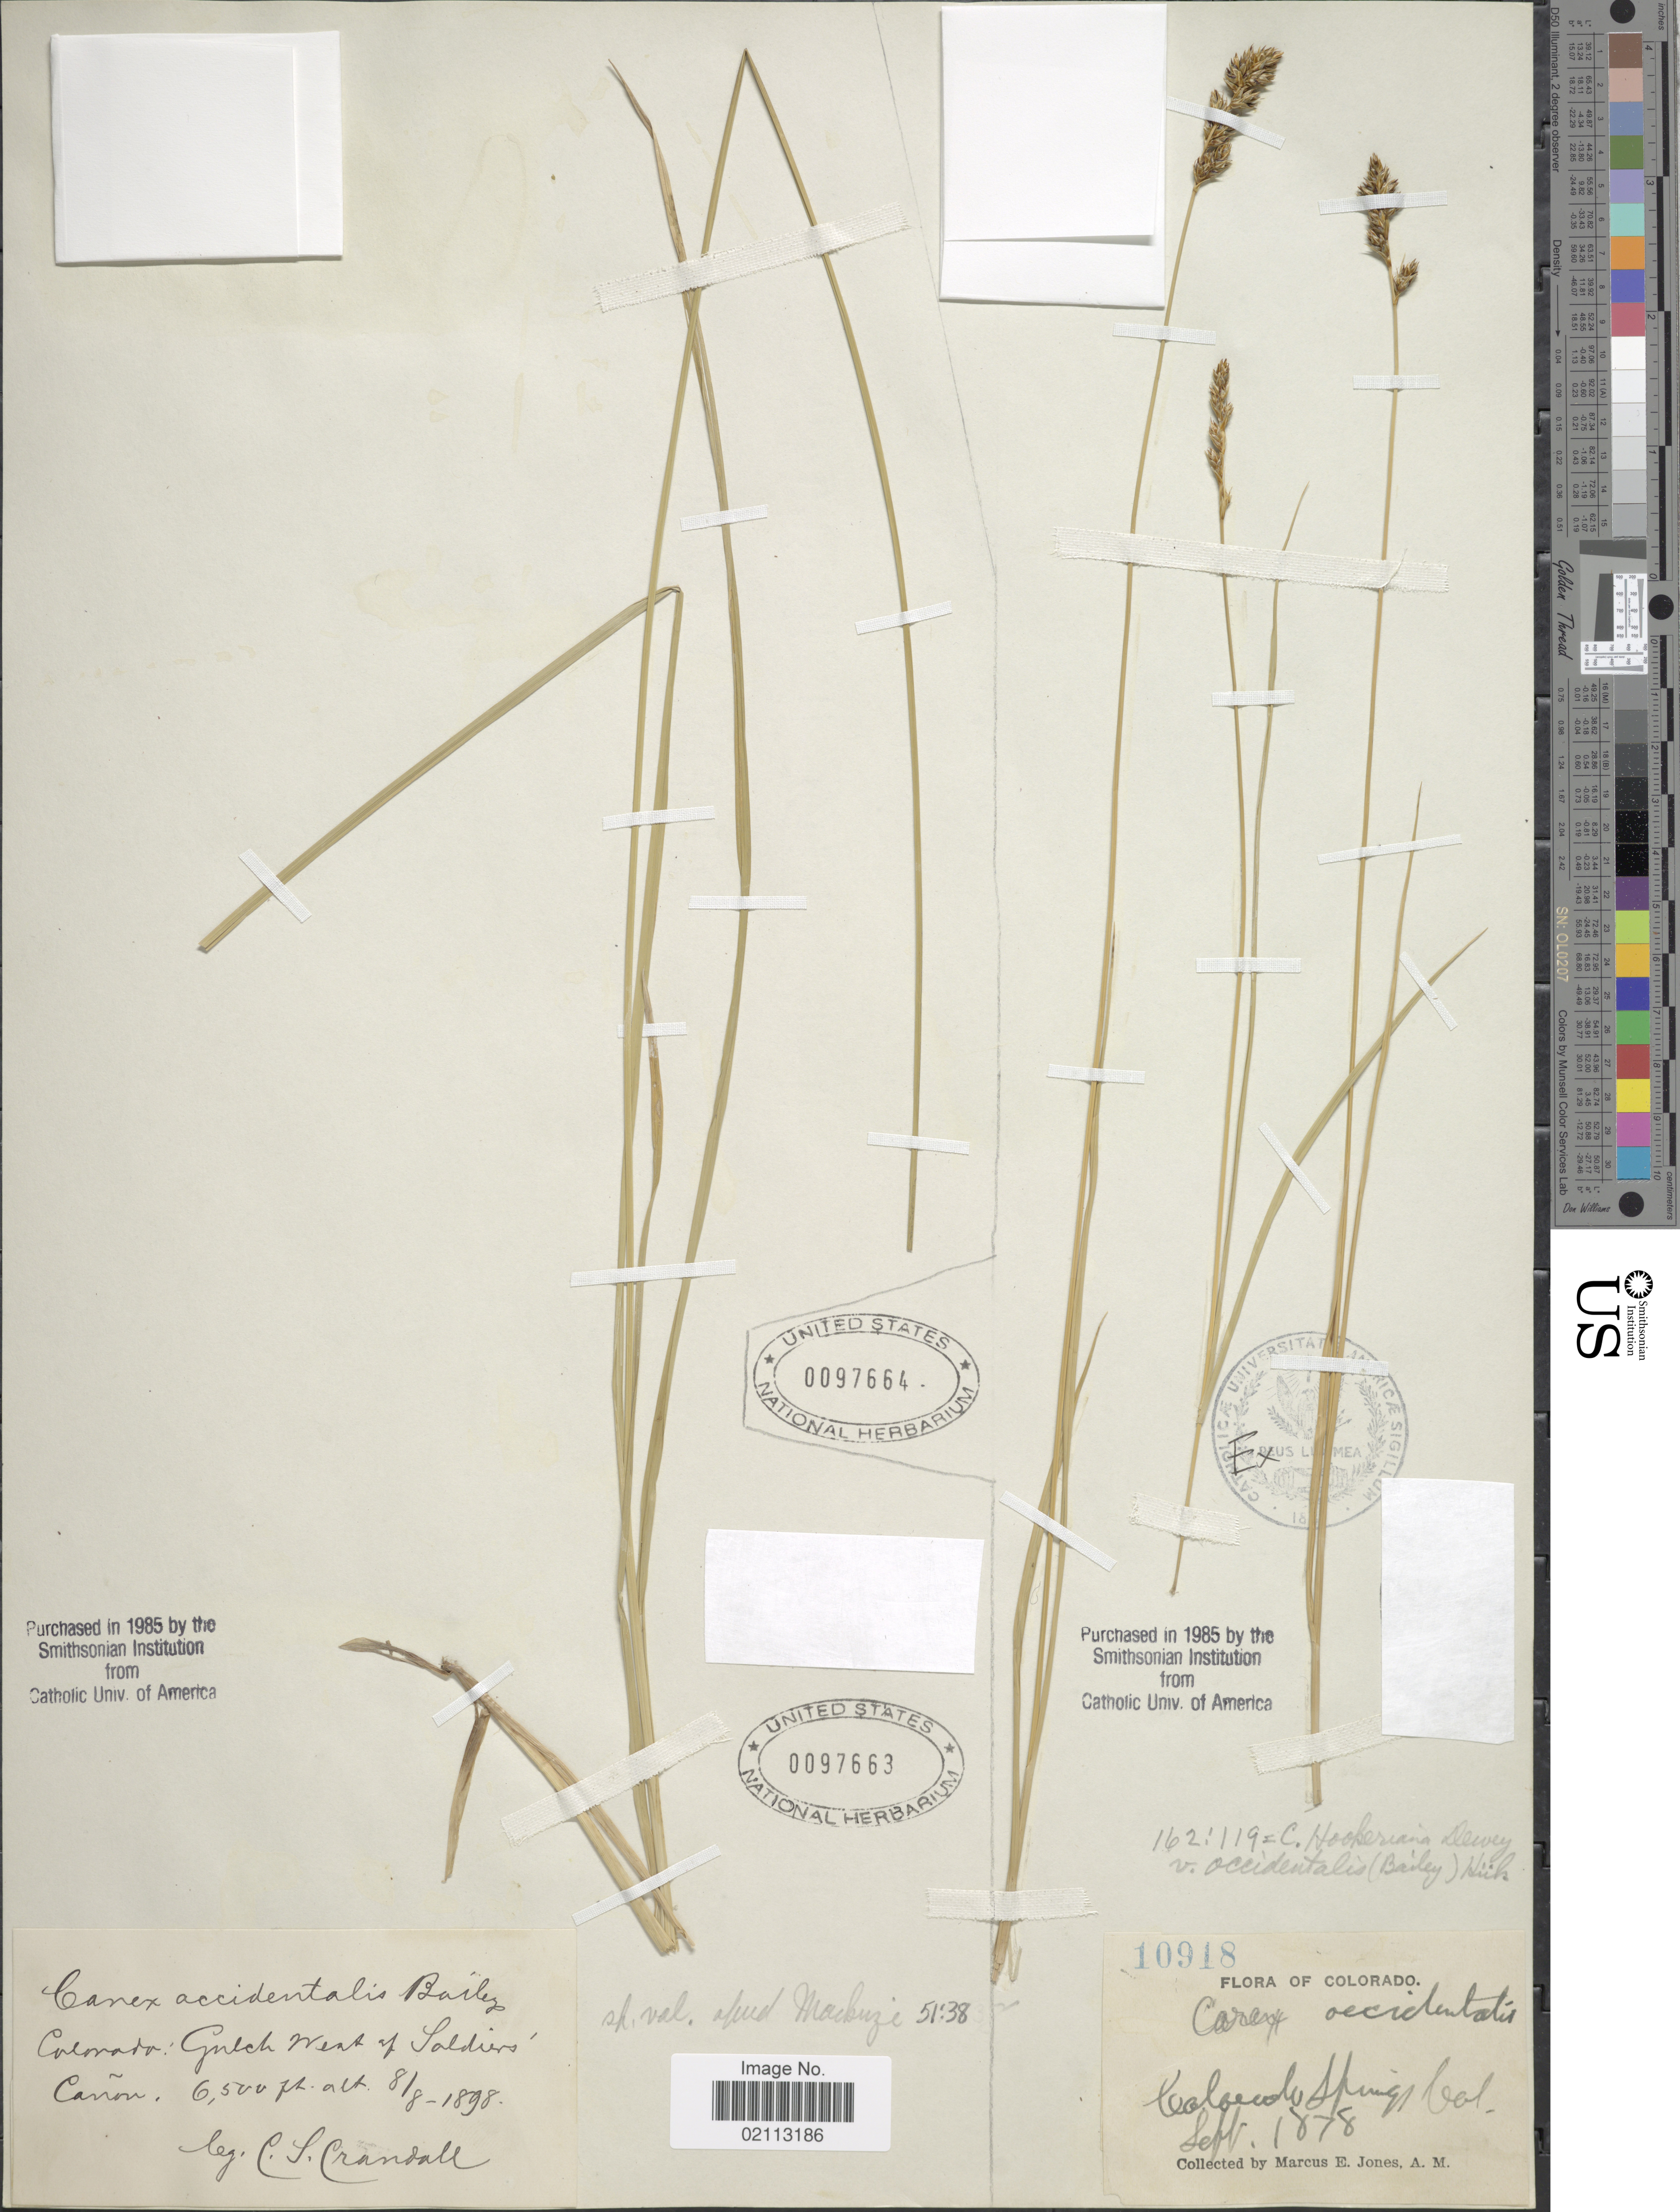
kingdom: Plantae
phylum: Tracheophyta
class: Liliopsida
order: Poales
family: Cyperaceae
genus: Carex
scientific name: Carex hookeriana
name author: Dewey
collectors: M. E. Jones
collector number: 10918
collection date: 1878-09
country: United States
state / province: Colorado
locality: Colorado Springs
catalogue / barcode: US 97664-2